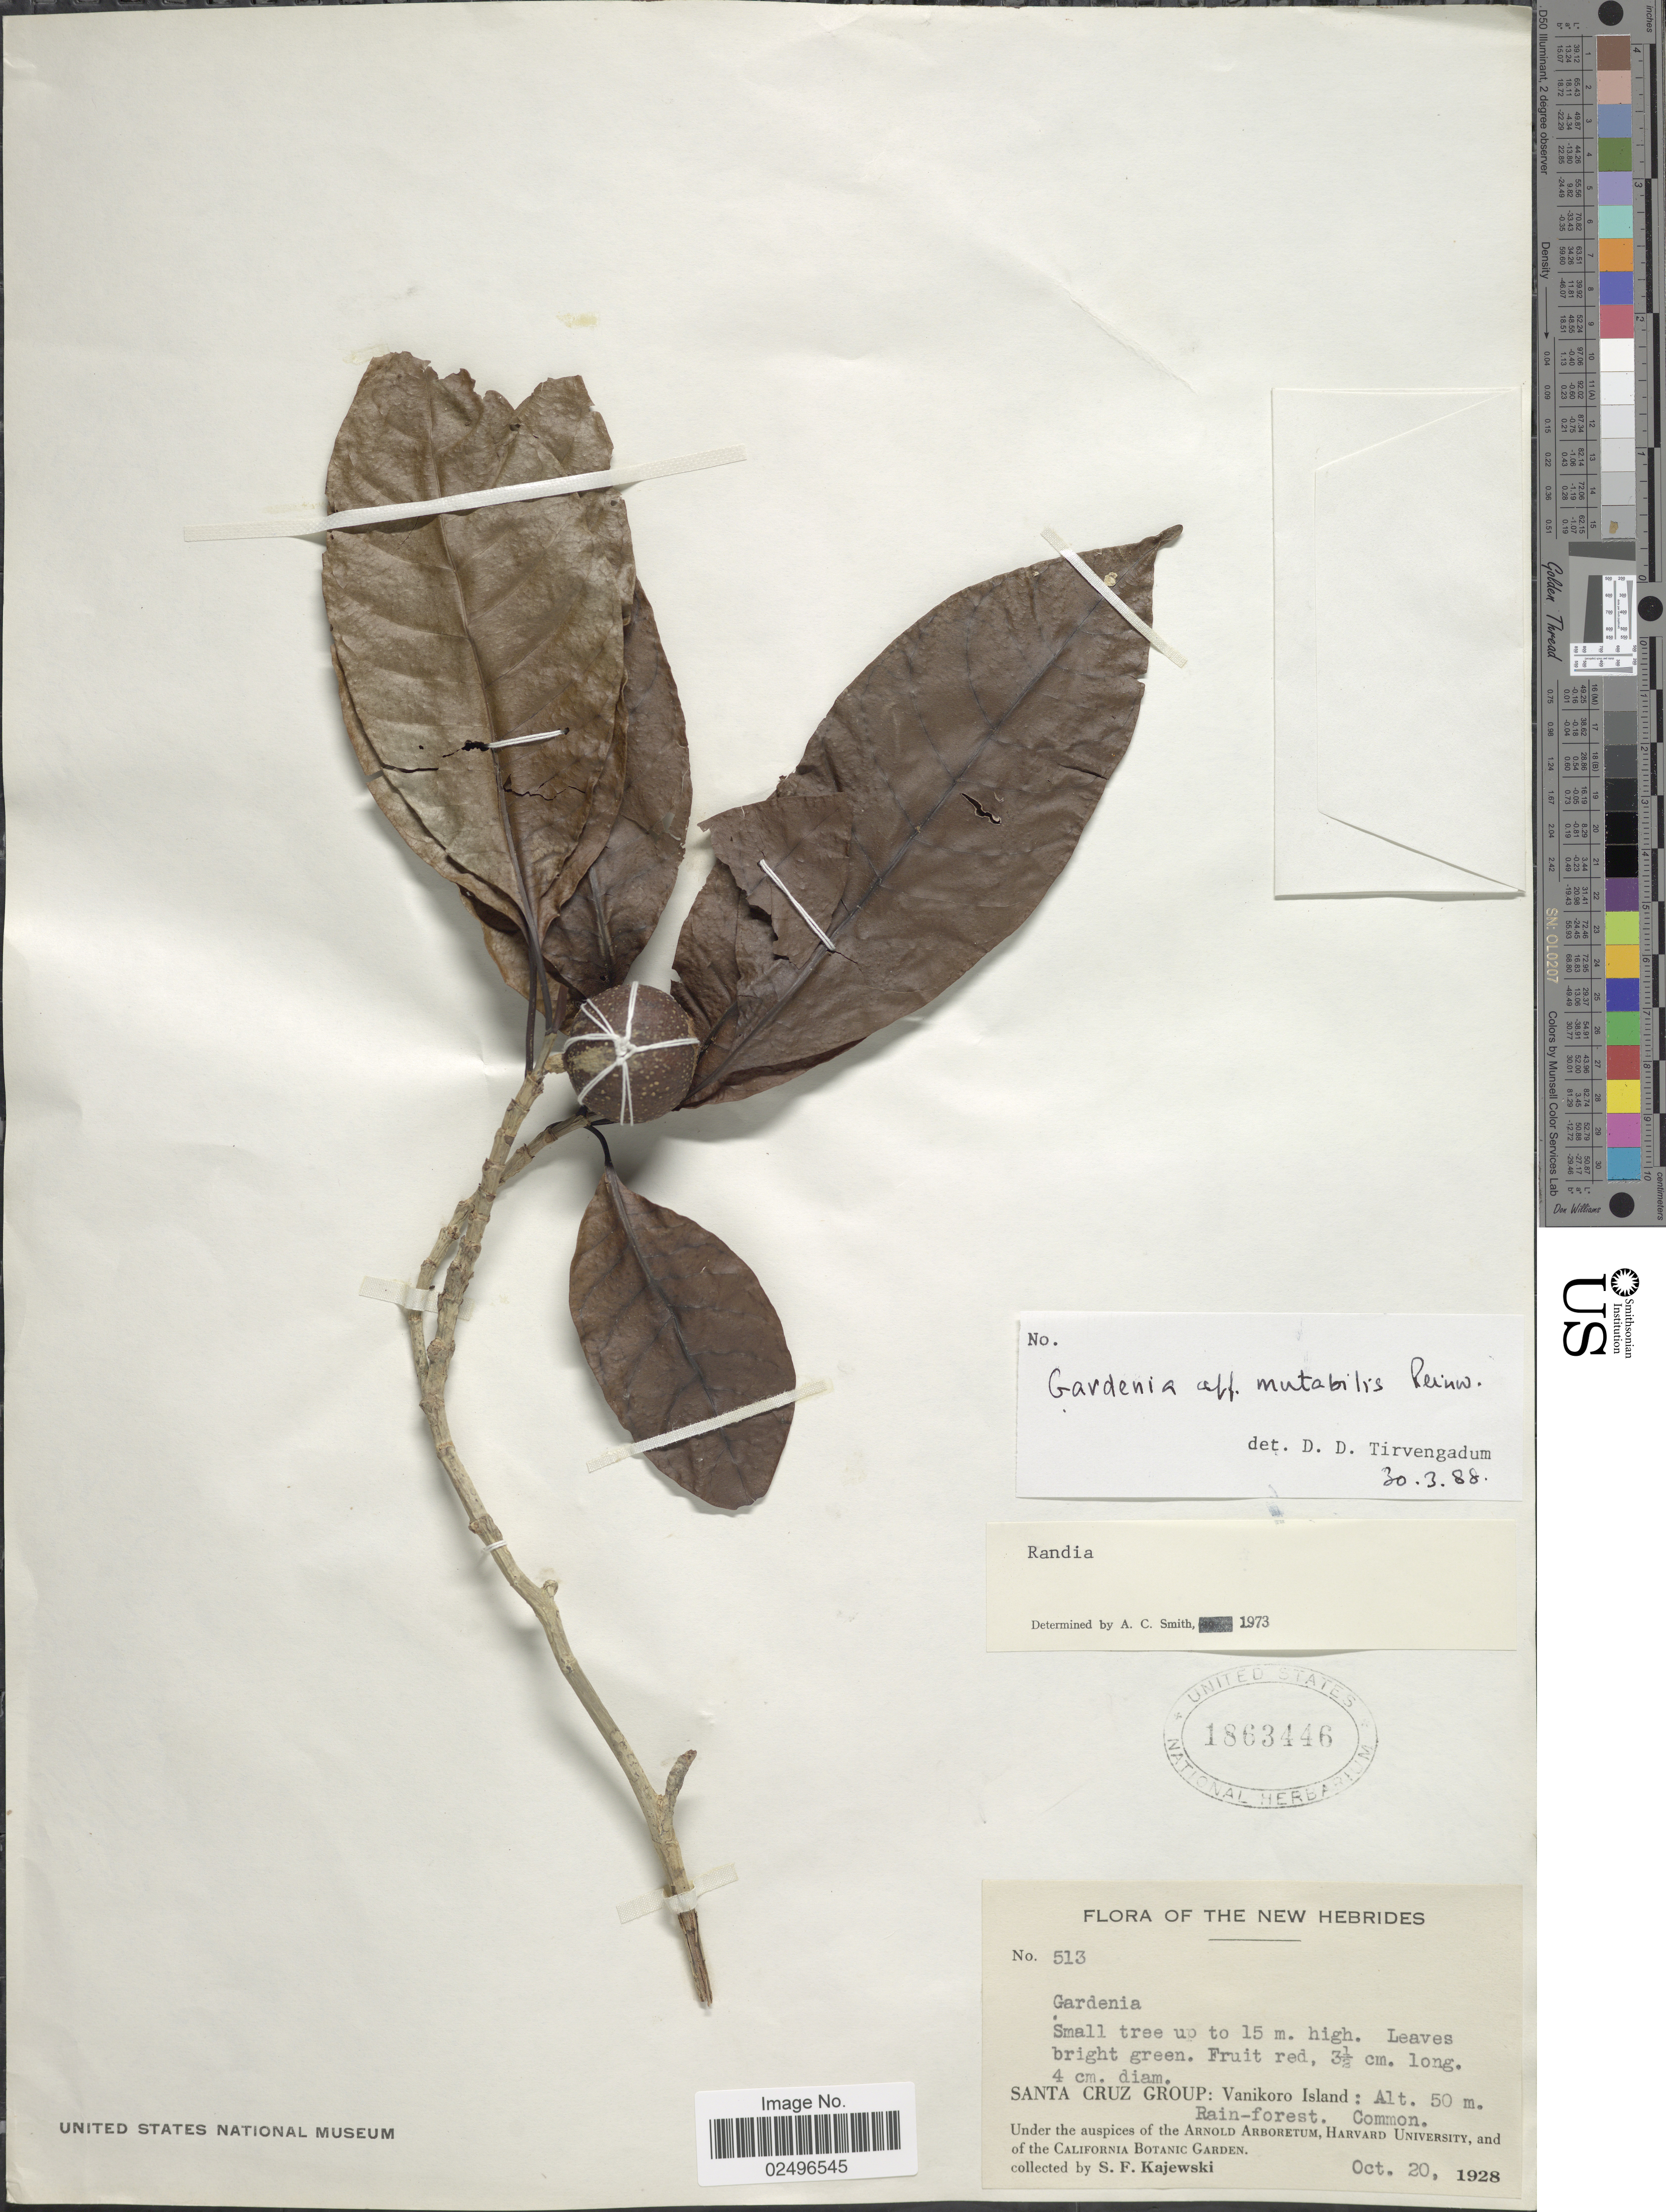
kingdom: Plantae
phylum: Tracheophyta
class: Magnoliopsida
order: Gentianales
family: Rubiaceae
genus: Gardenia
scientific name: Gardenia mutabilis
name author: Reinw.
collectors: S. Kajewski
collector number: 513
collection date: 1928-10-20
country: Vanuatu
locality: The New Hebrides, Santa Cruz Group: Vanikoro Island: Rain-forest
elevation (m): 50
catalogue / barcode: US 1863446